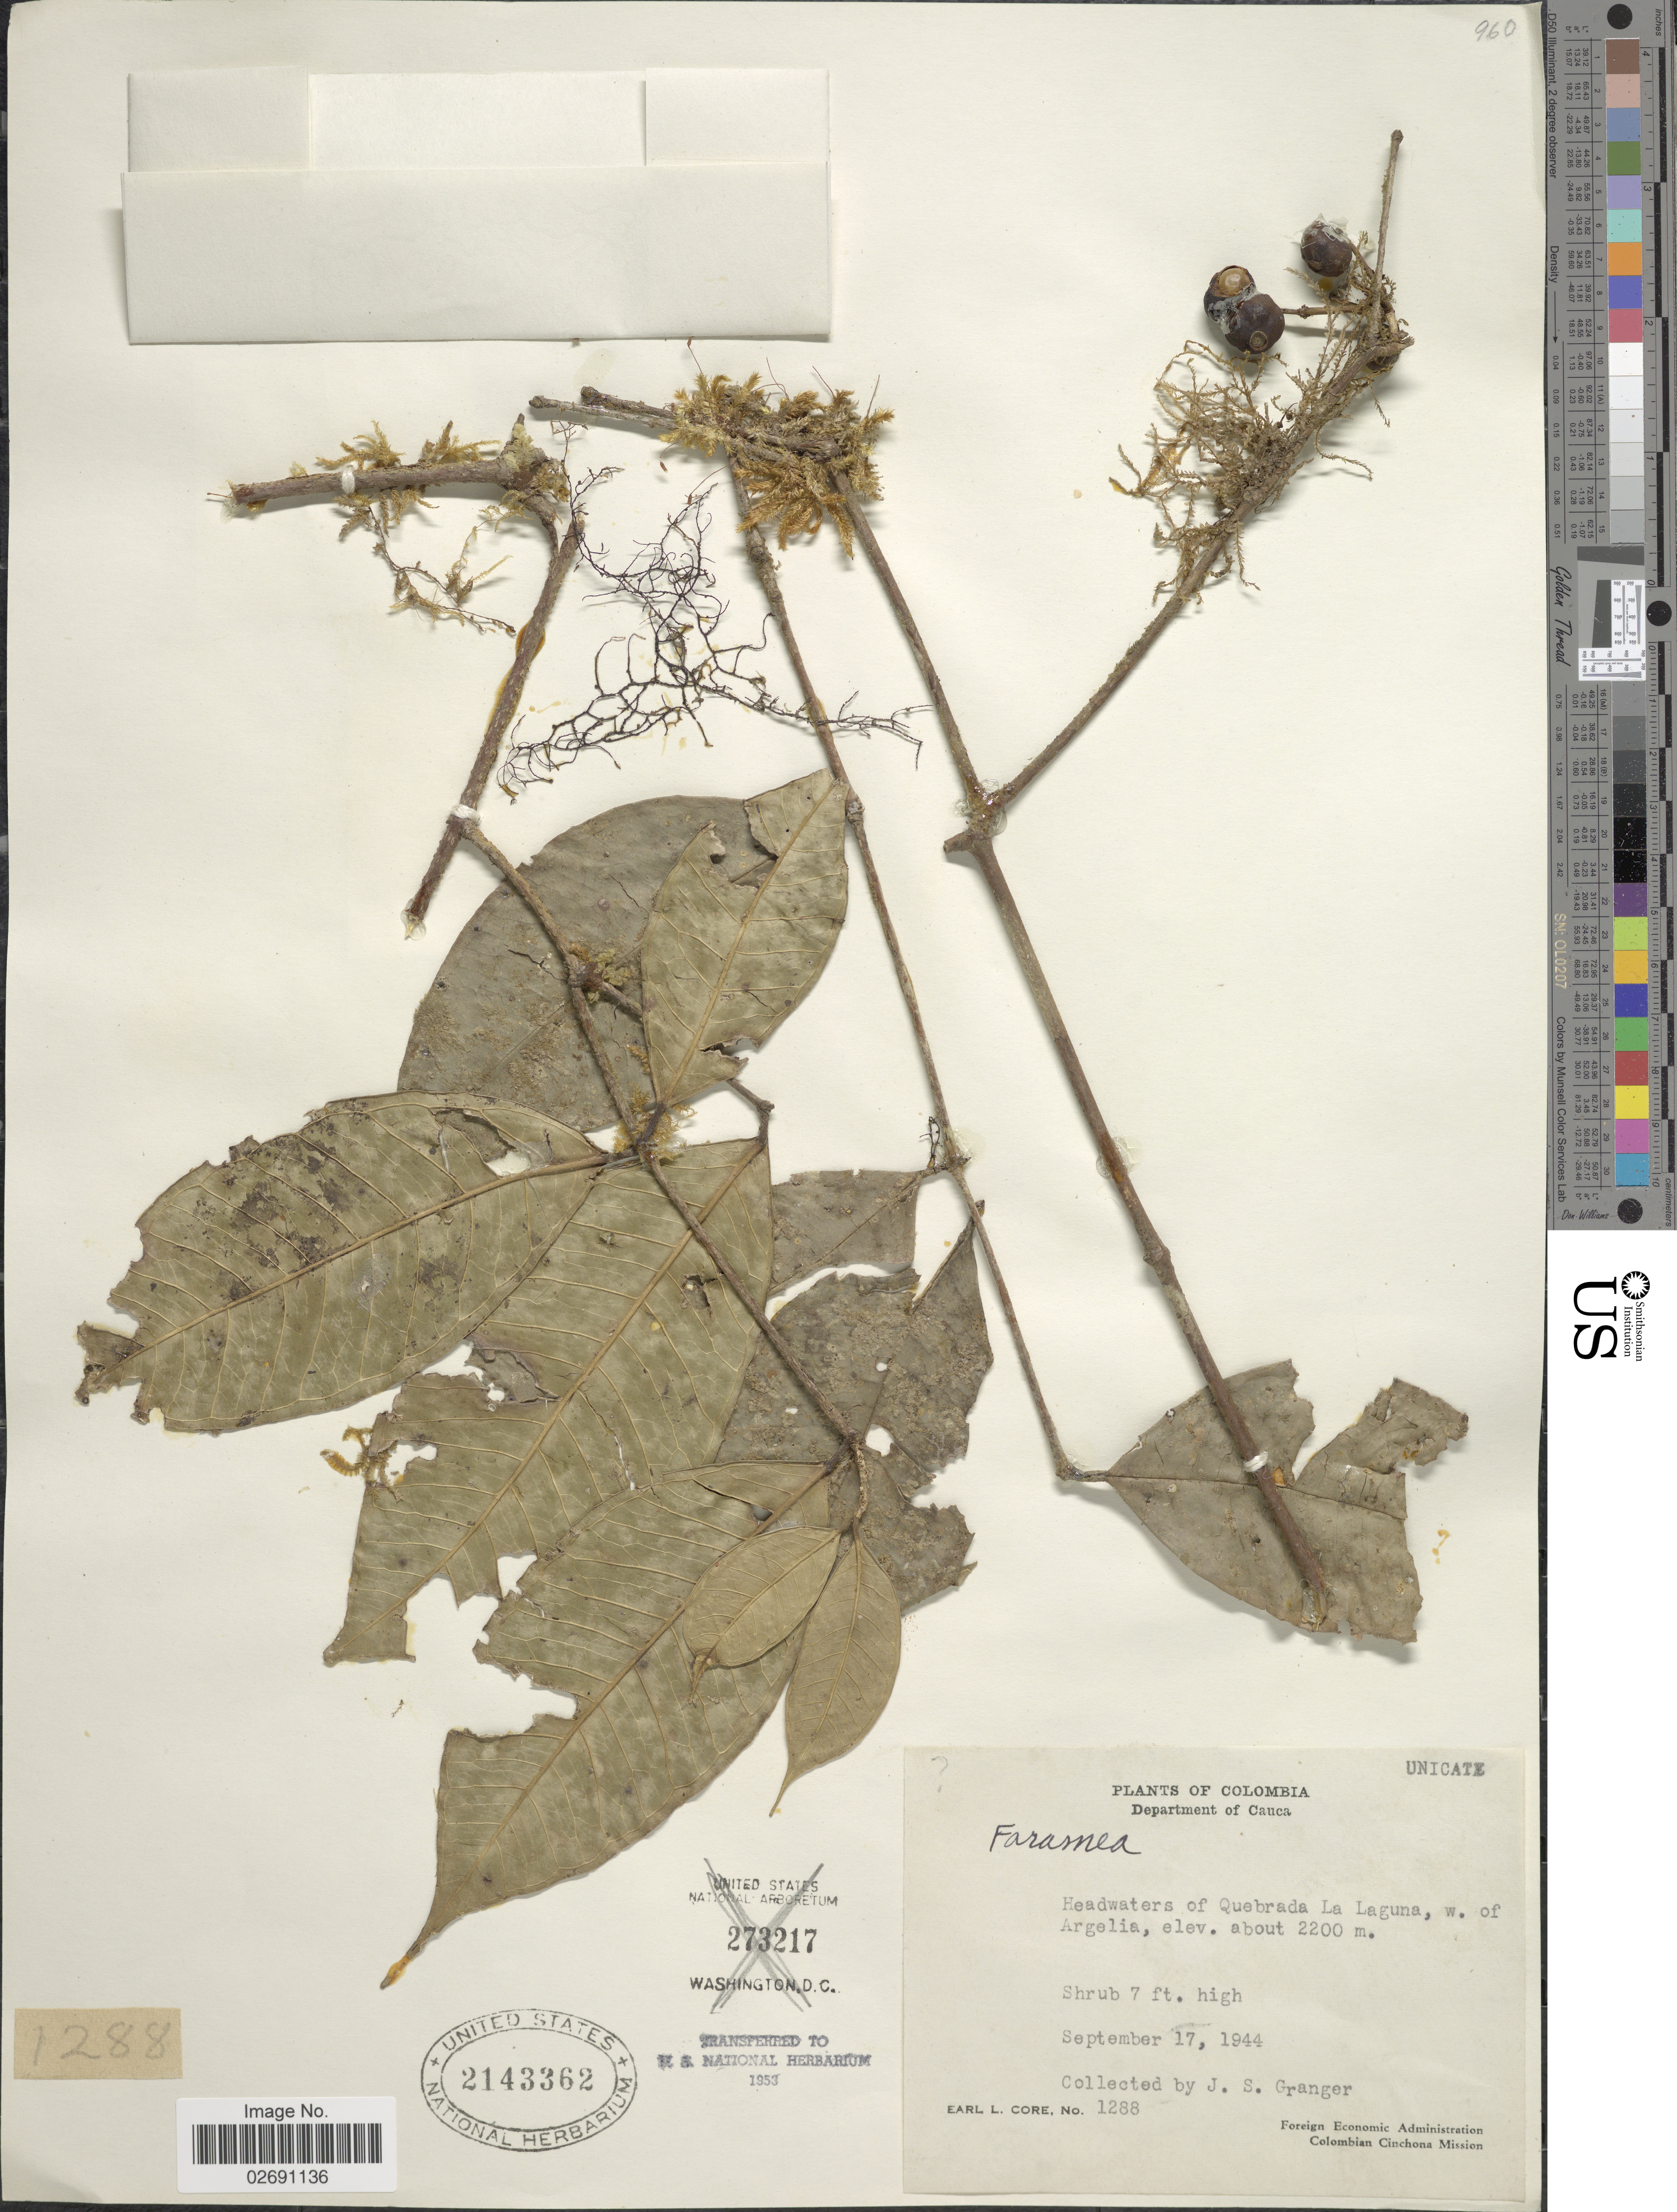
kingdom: Plantae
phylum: Tracheophyta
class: Magnoliopsida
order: Gentianales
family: Rubiaceae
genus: Faramea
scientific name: Faramea sp.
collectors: E. L. Core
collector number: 1288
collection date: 1944-09-17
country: Colombia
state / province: Cauca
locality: Headwaters of Quebrada La Laguna, w. of Argelia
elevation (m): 2200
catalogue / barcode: US 2143362